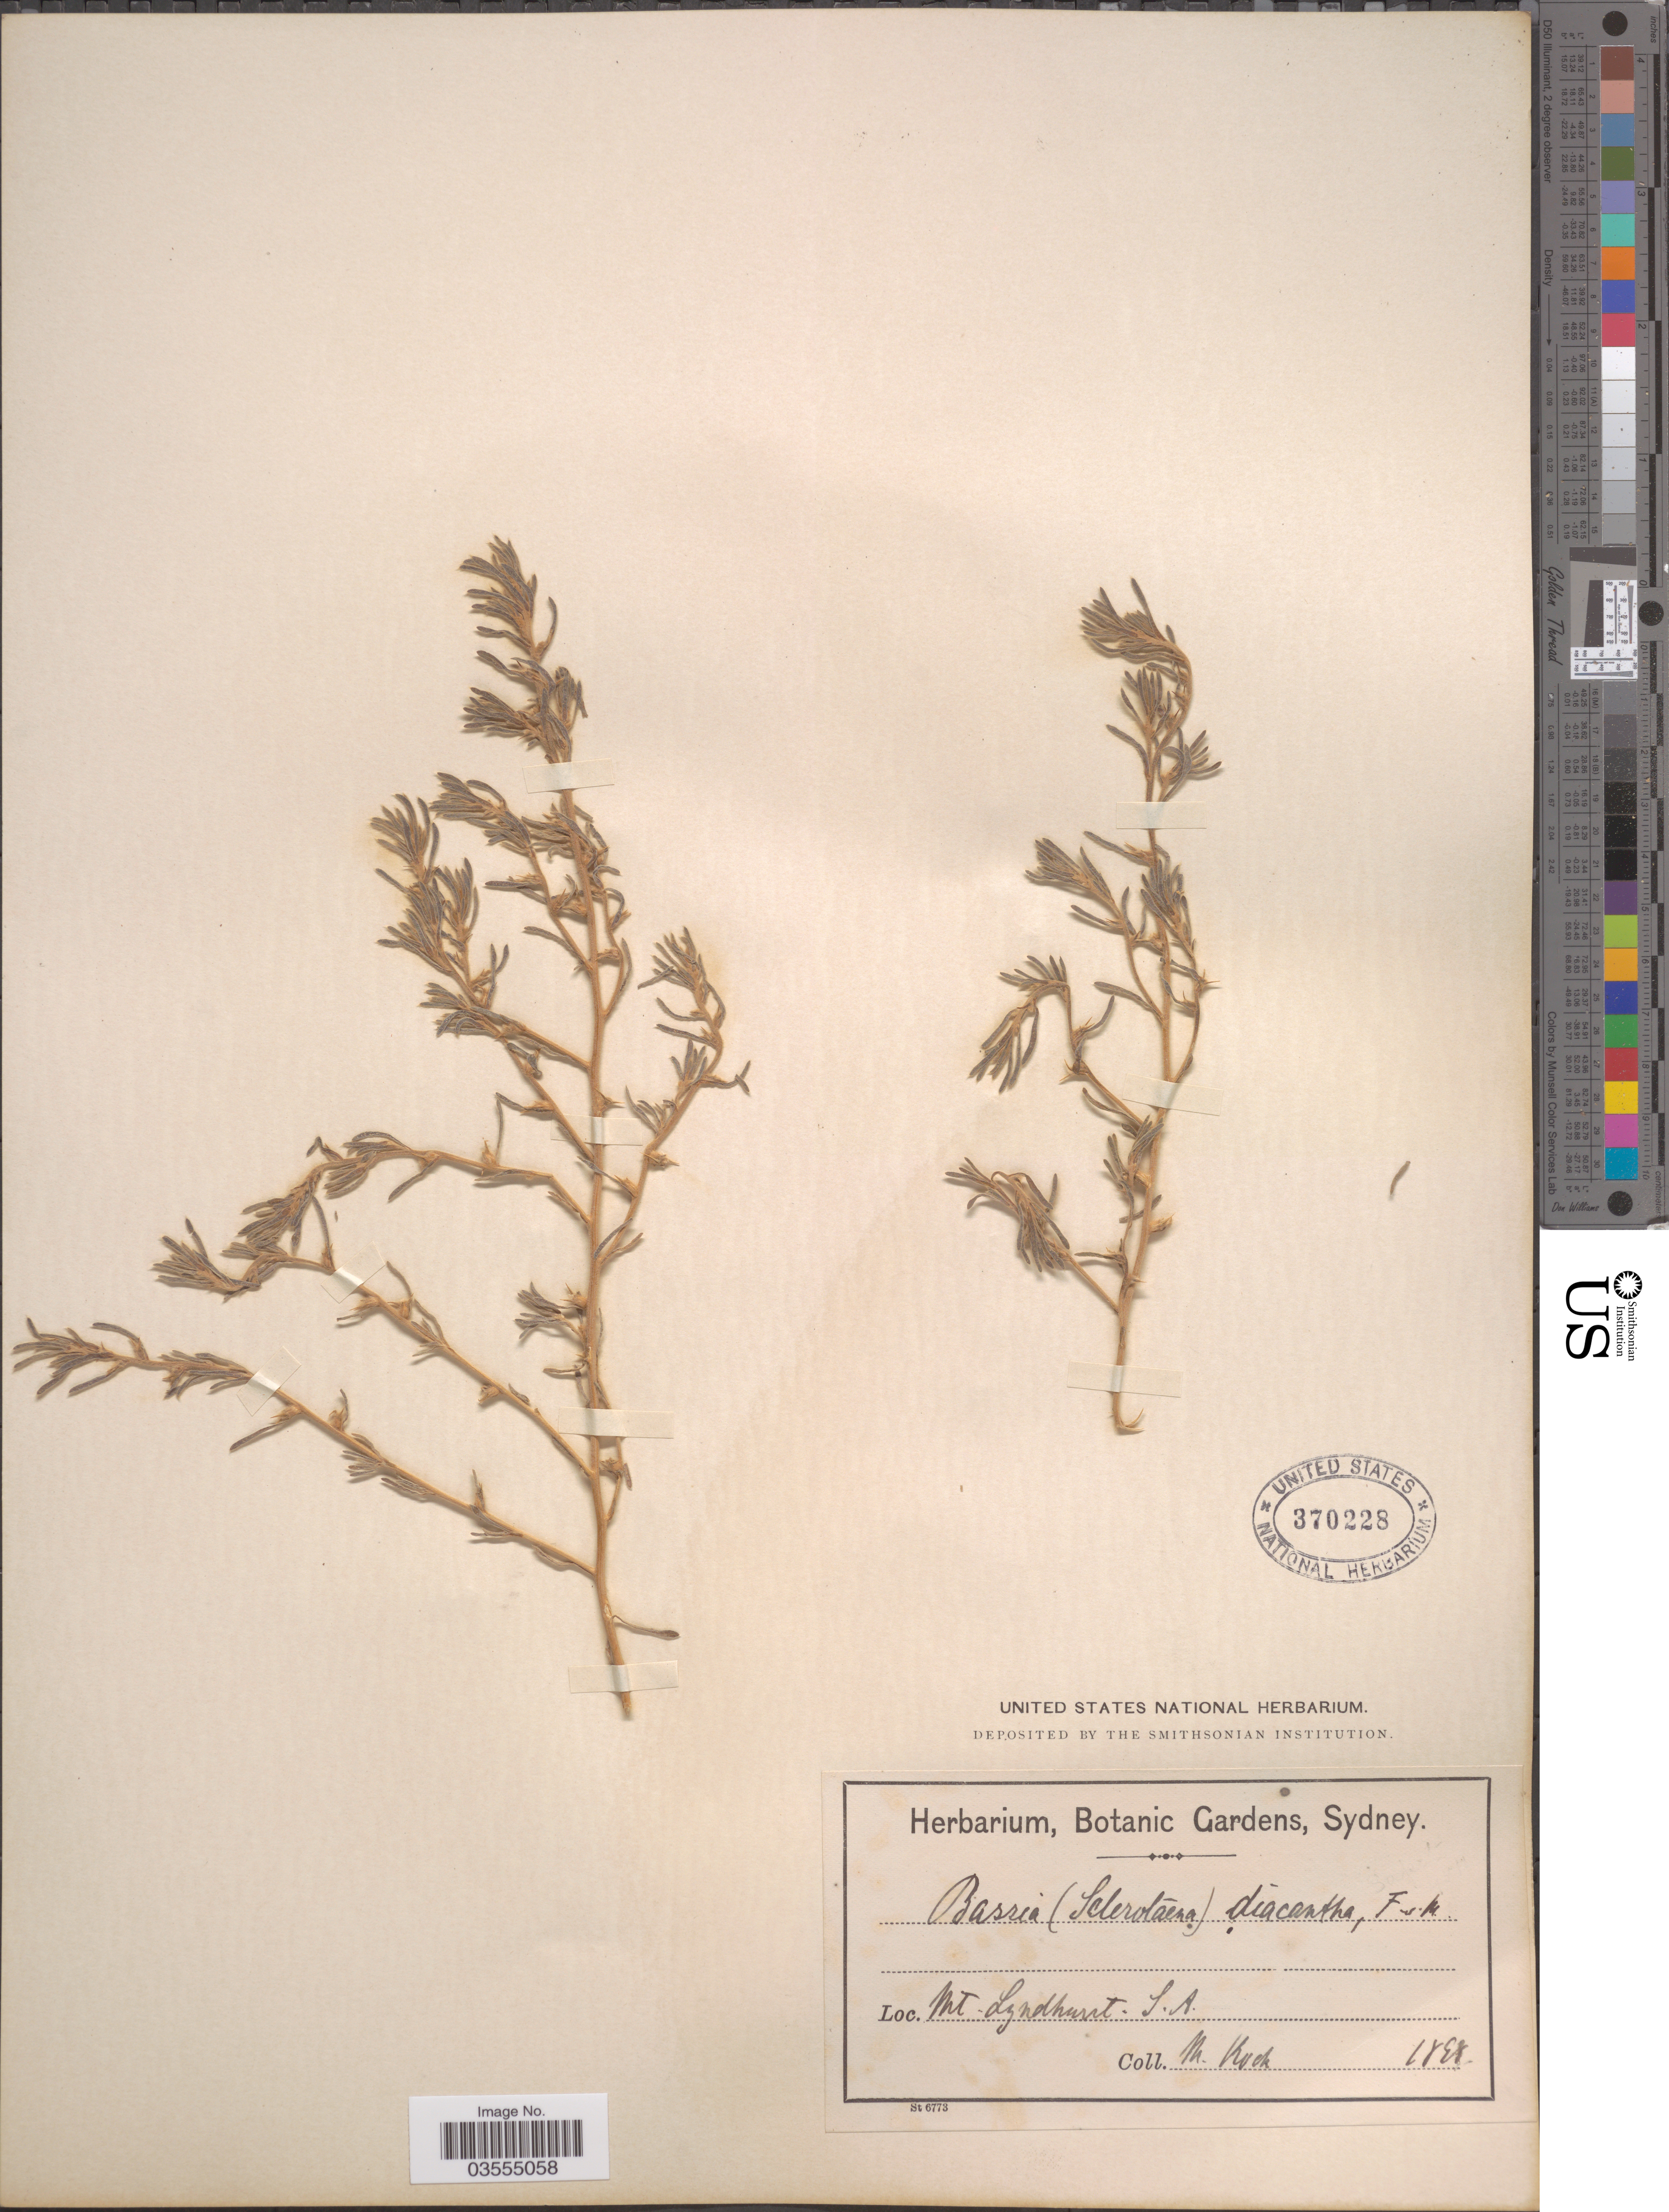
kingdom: Plantae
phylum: Tracheophyta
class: Magnoliopsida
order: Caryophyllales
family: Amaranthaceae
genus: Sclerolaena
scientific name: Sclerolaena diacantha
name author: (Nees) Benth.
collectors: M. Koch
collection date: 1898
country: Australia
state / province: South Australia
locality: Mt. Lyndhurst.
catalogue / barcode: US 370228